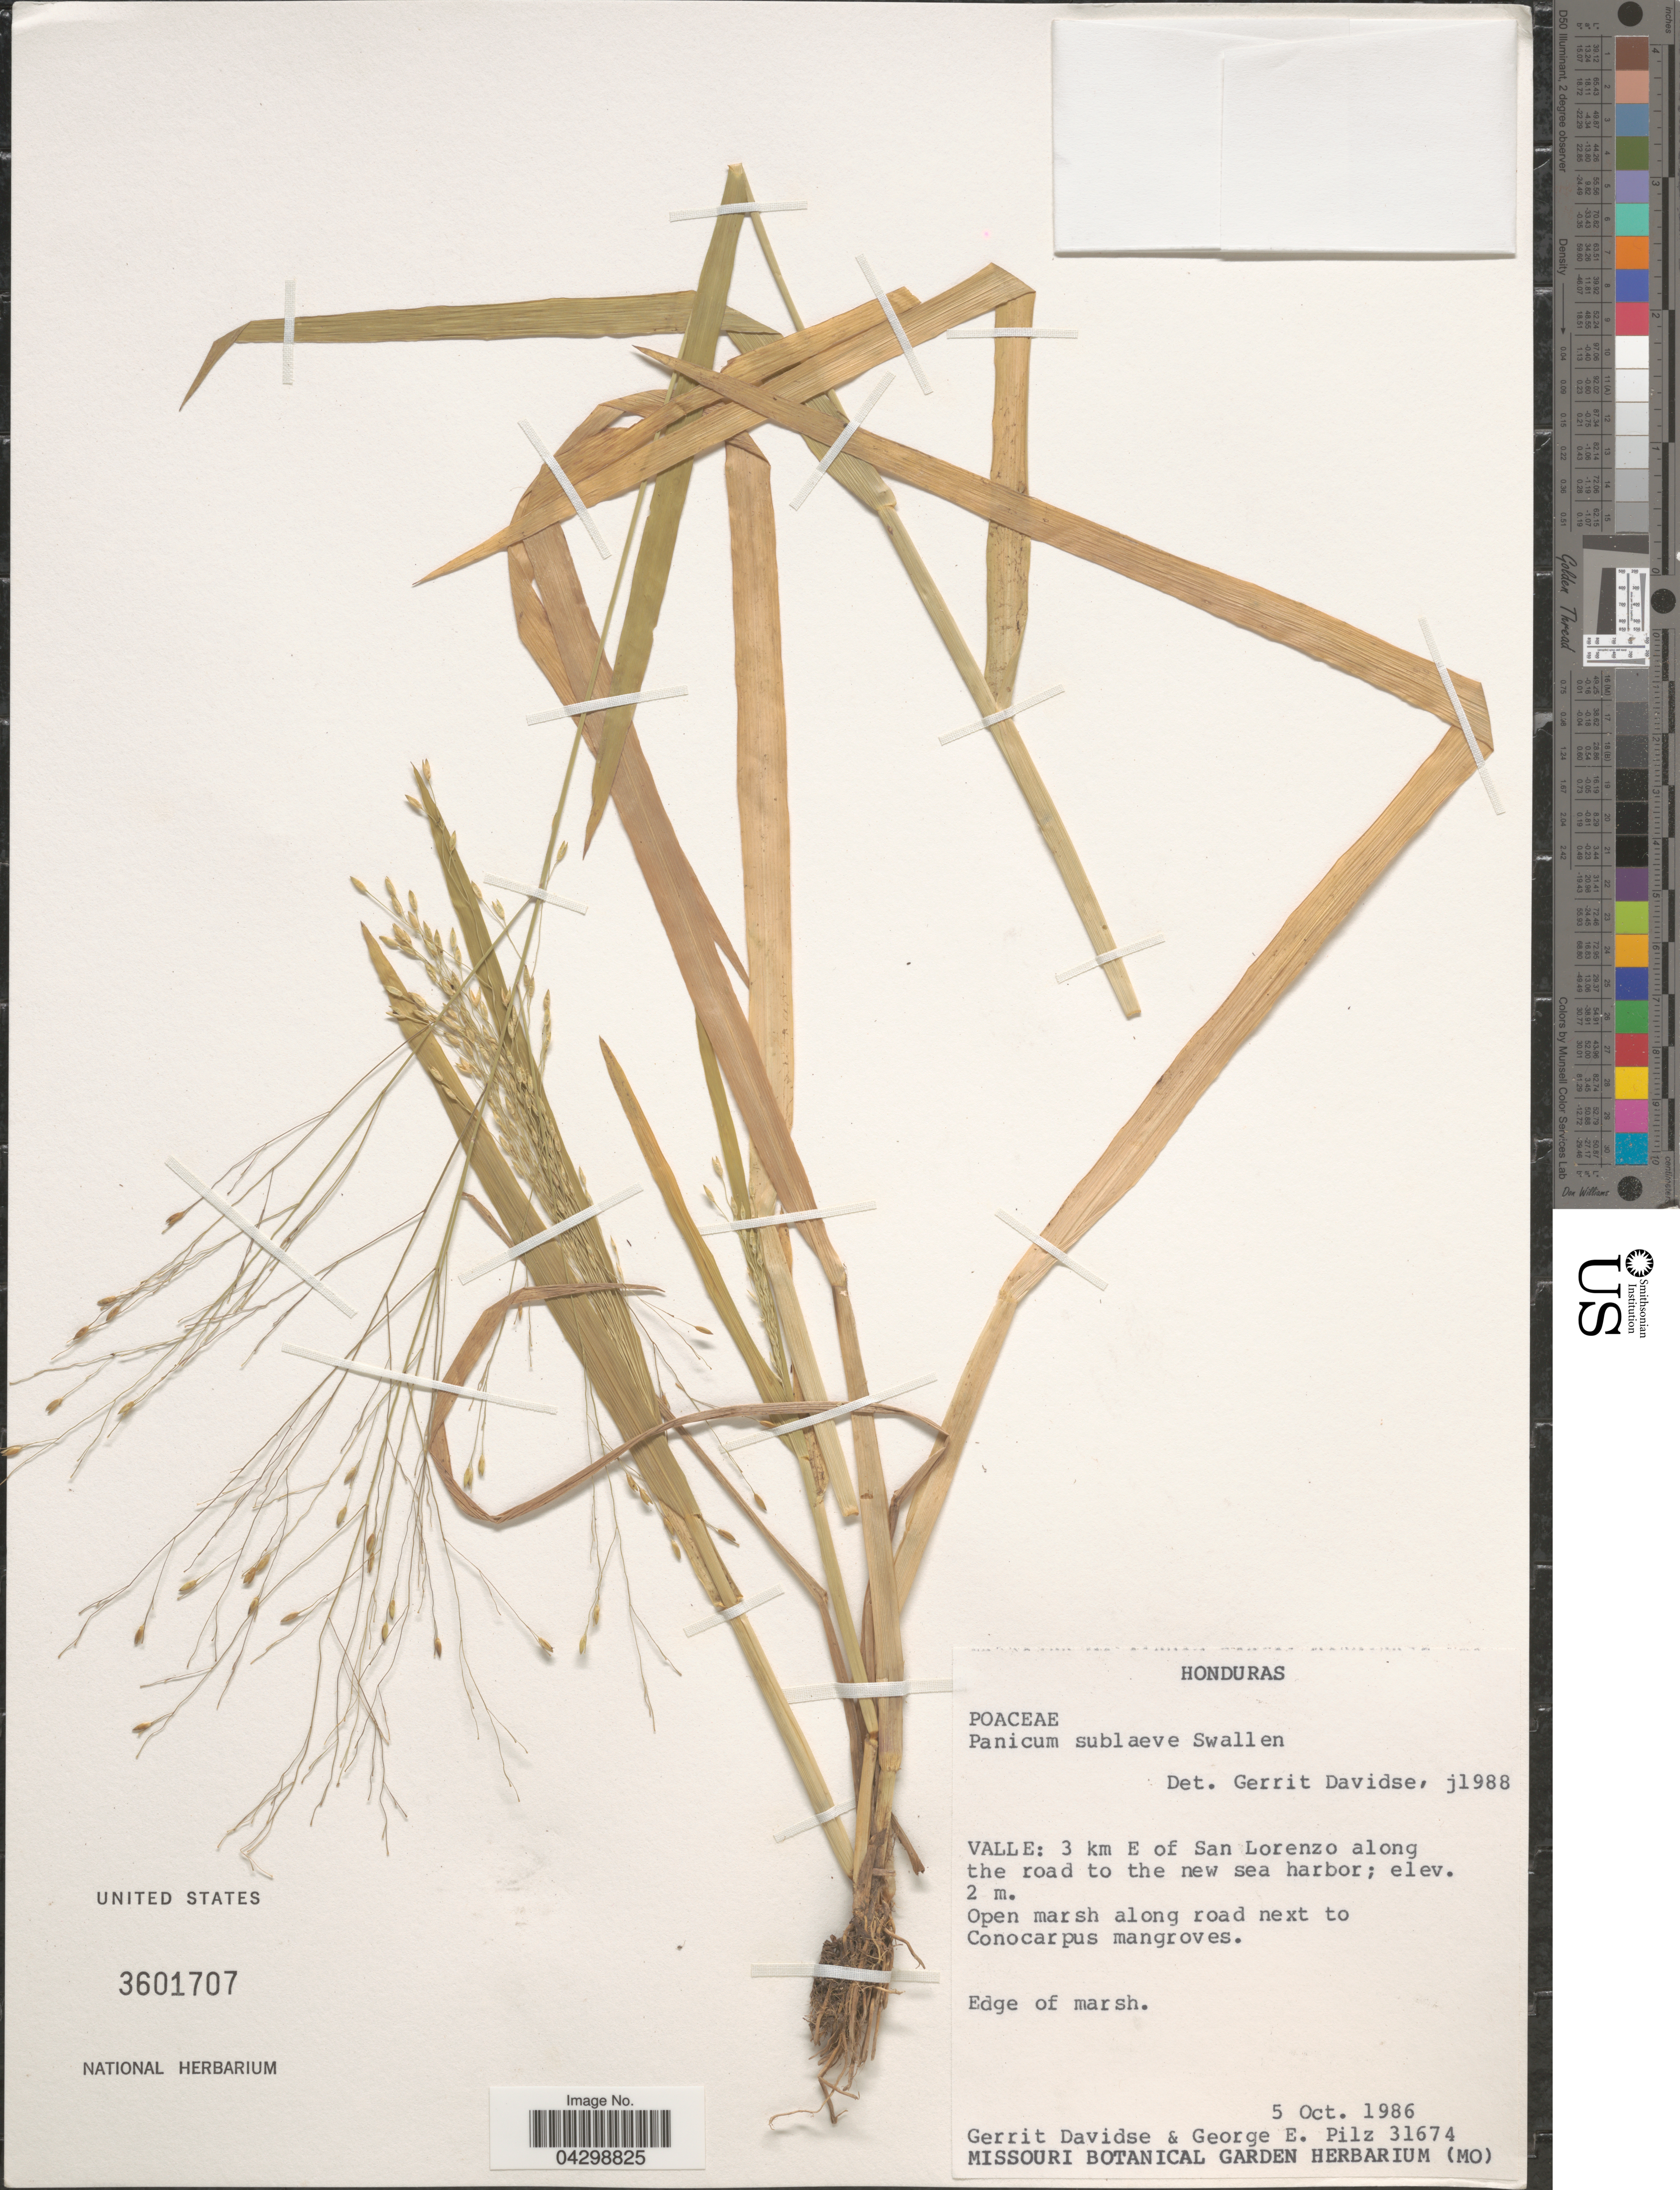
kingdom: Plantae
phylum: Tracheophyta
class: Liliopsida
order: Poales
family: Poaceae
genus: Panicum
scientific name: Panicum sublaeve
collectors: G. Davidse & G. E. Pilz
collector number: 31674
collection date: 1986-10-05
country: Honduras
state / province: Valle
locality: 3 km E of San Lorenzo along the road to the new sea harbor; Open marsh along road next to Conocarpus mangroves.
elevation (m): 2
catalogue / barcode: US 3601707